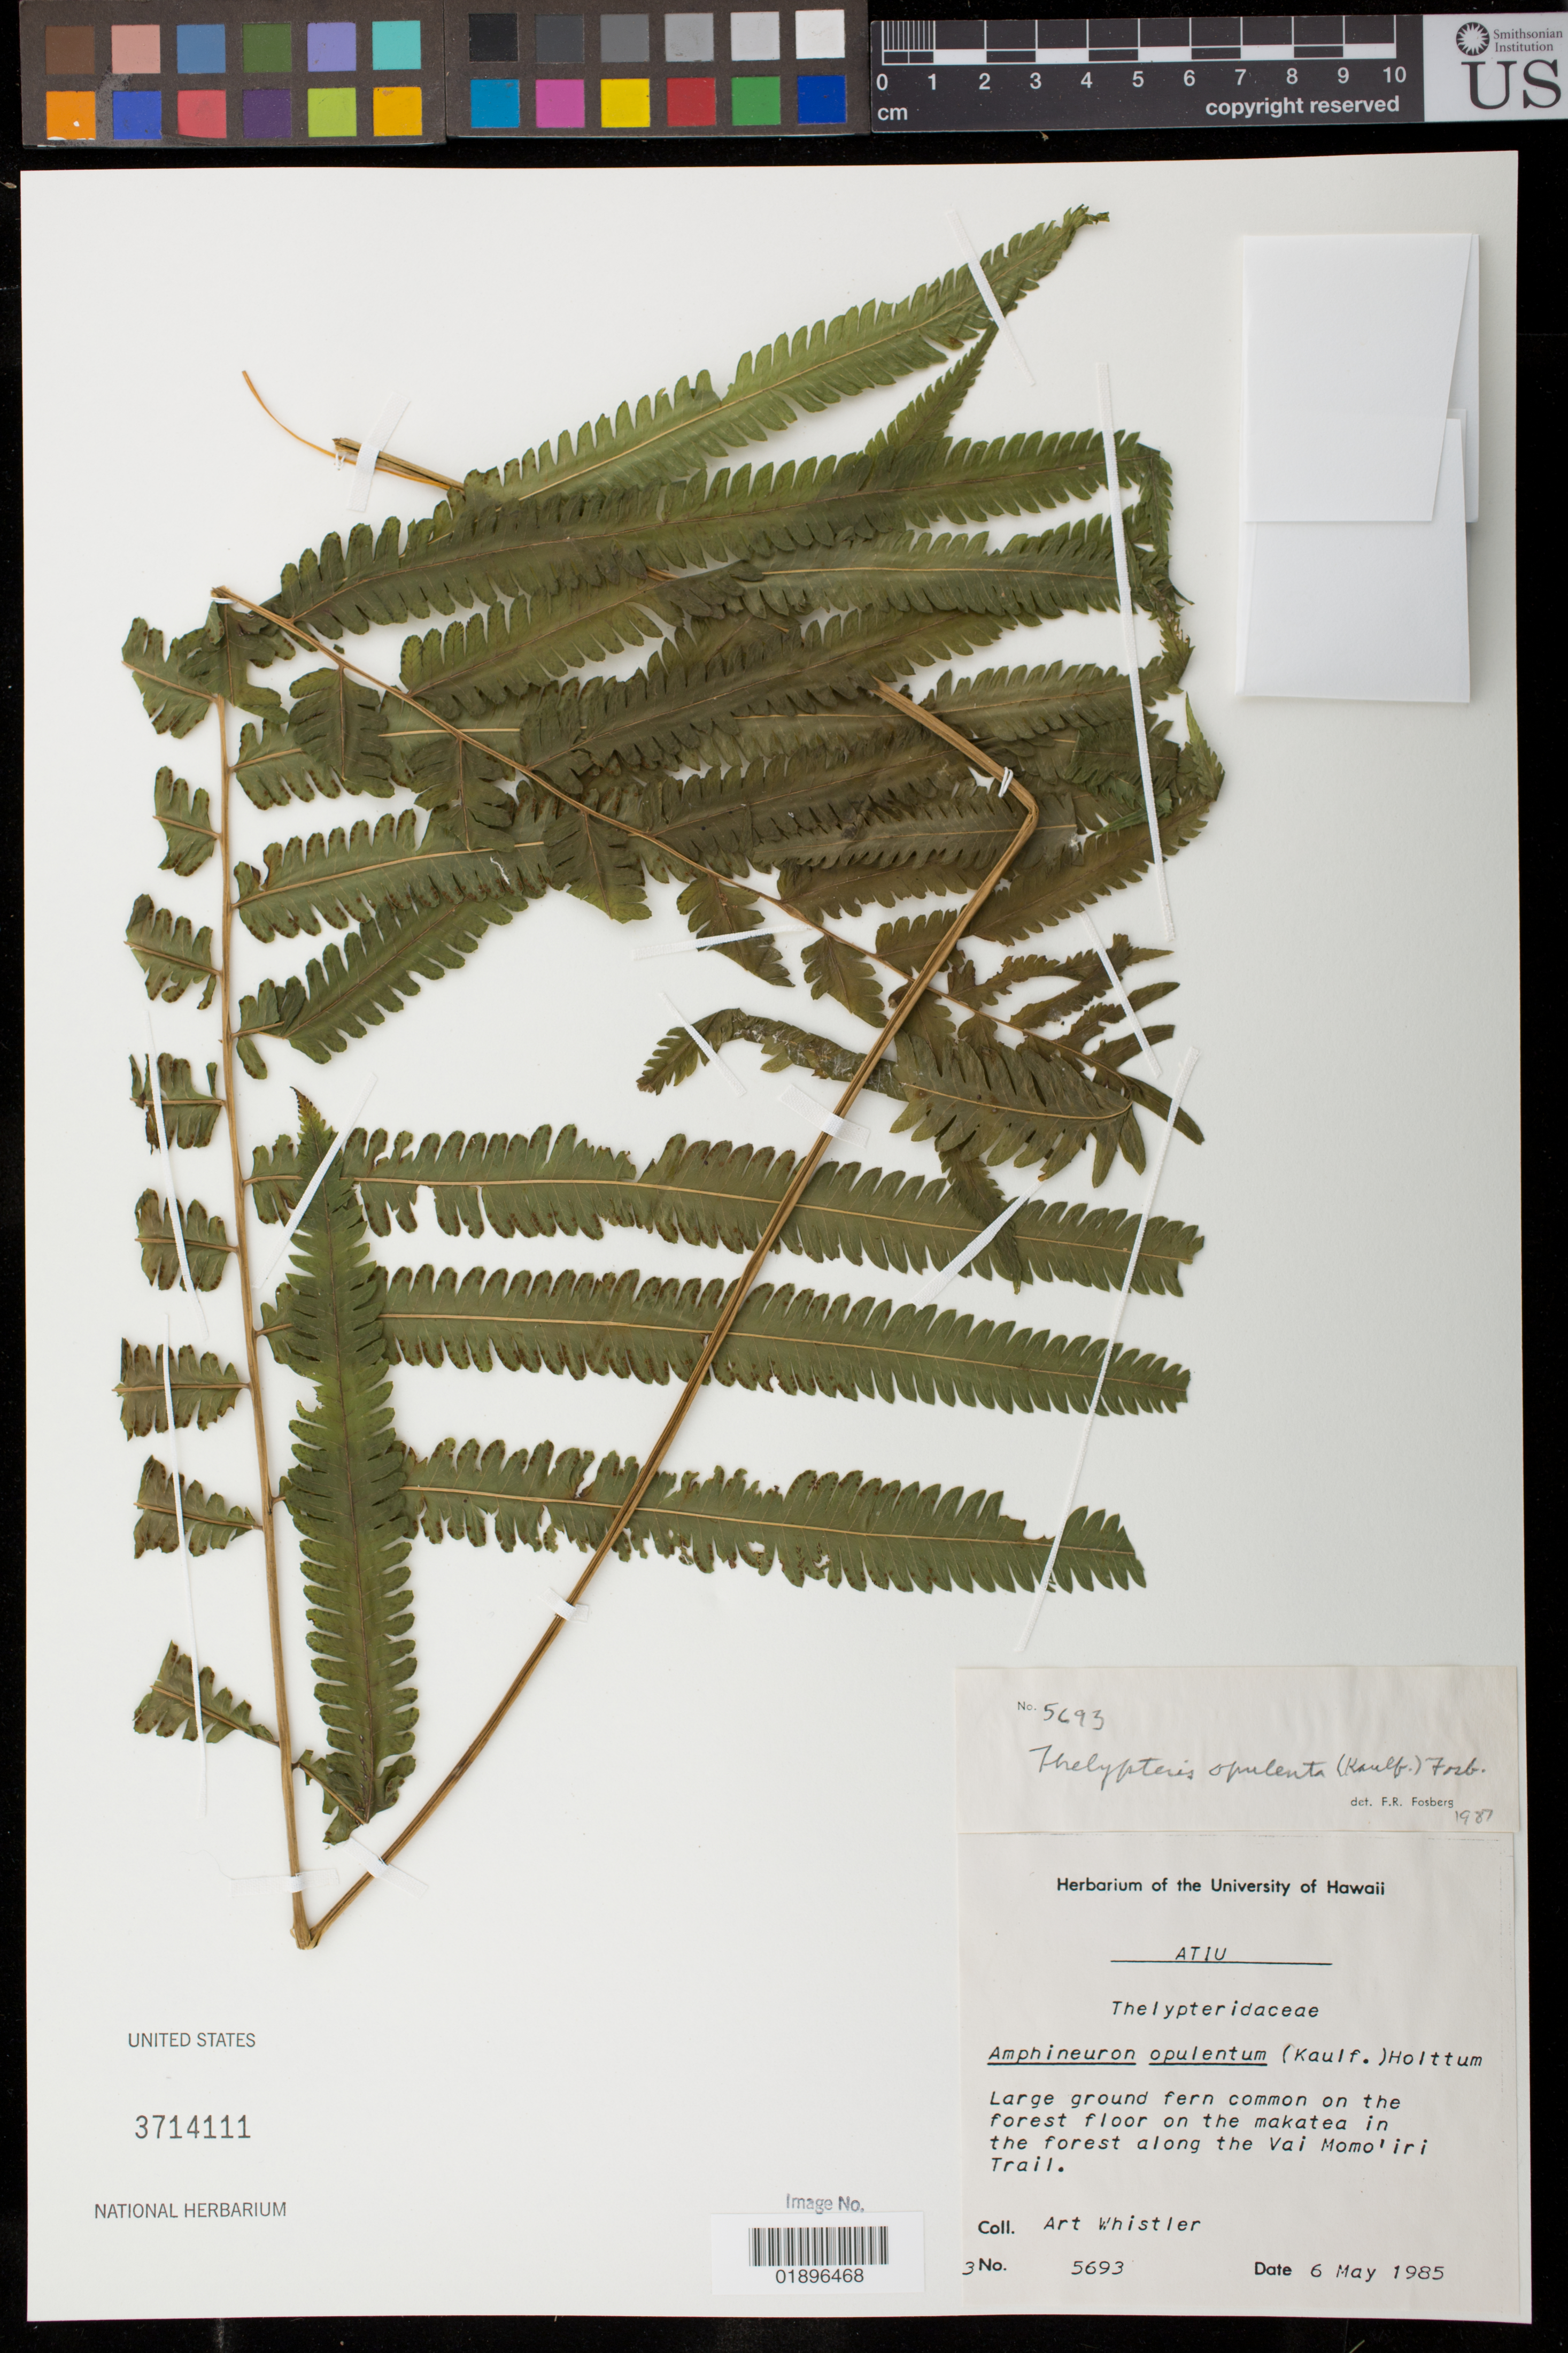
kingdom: Plantae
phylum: Tracheophyta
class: Polypodiopsida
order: Polypodiales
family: Thelypteridaceae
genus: Amphineuron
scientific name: Amphineuron opulentum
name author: (Kaulf.) Holttum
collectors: A. Whistler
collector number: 5693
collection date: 1985-05-06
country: Cook Islands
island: Atiu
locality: In the forest along the Vai Momo'iri Trail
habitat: Forest floor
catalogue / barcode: US 3714111